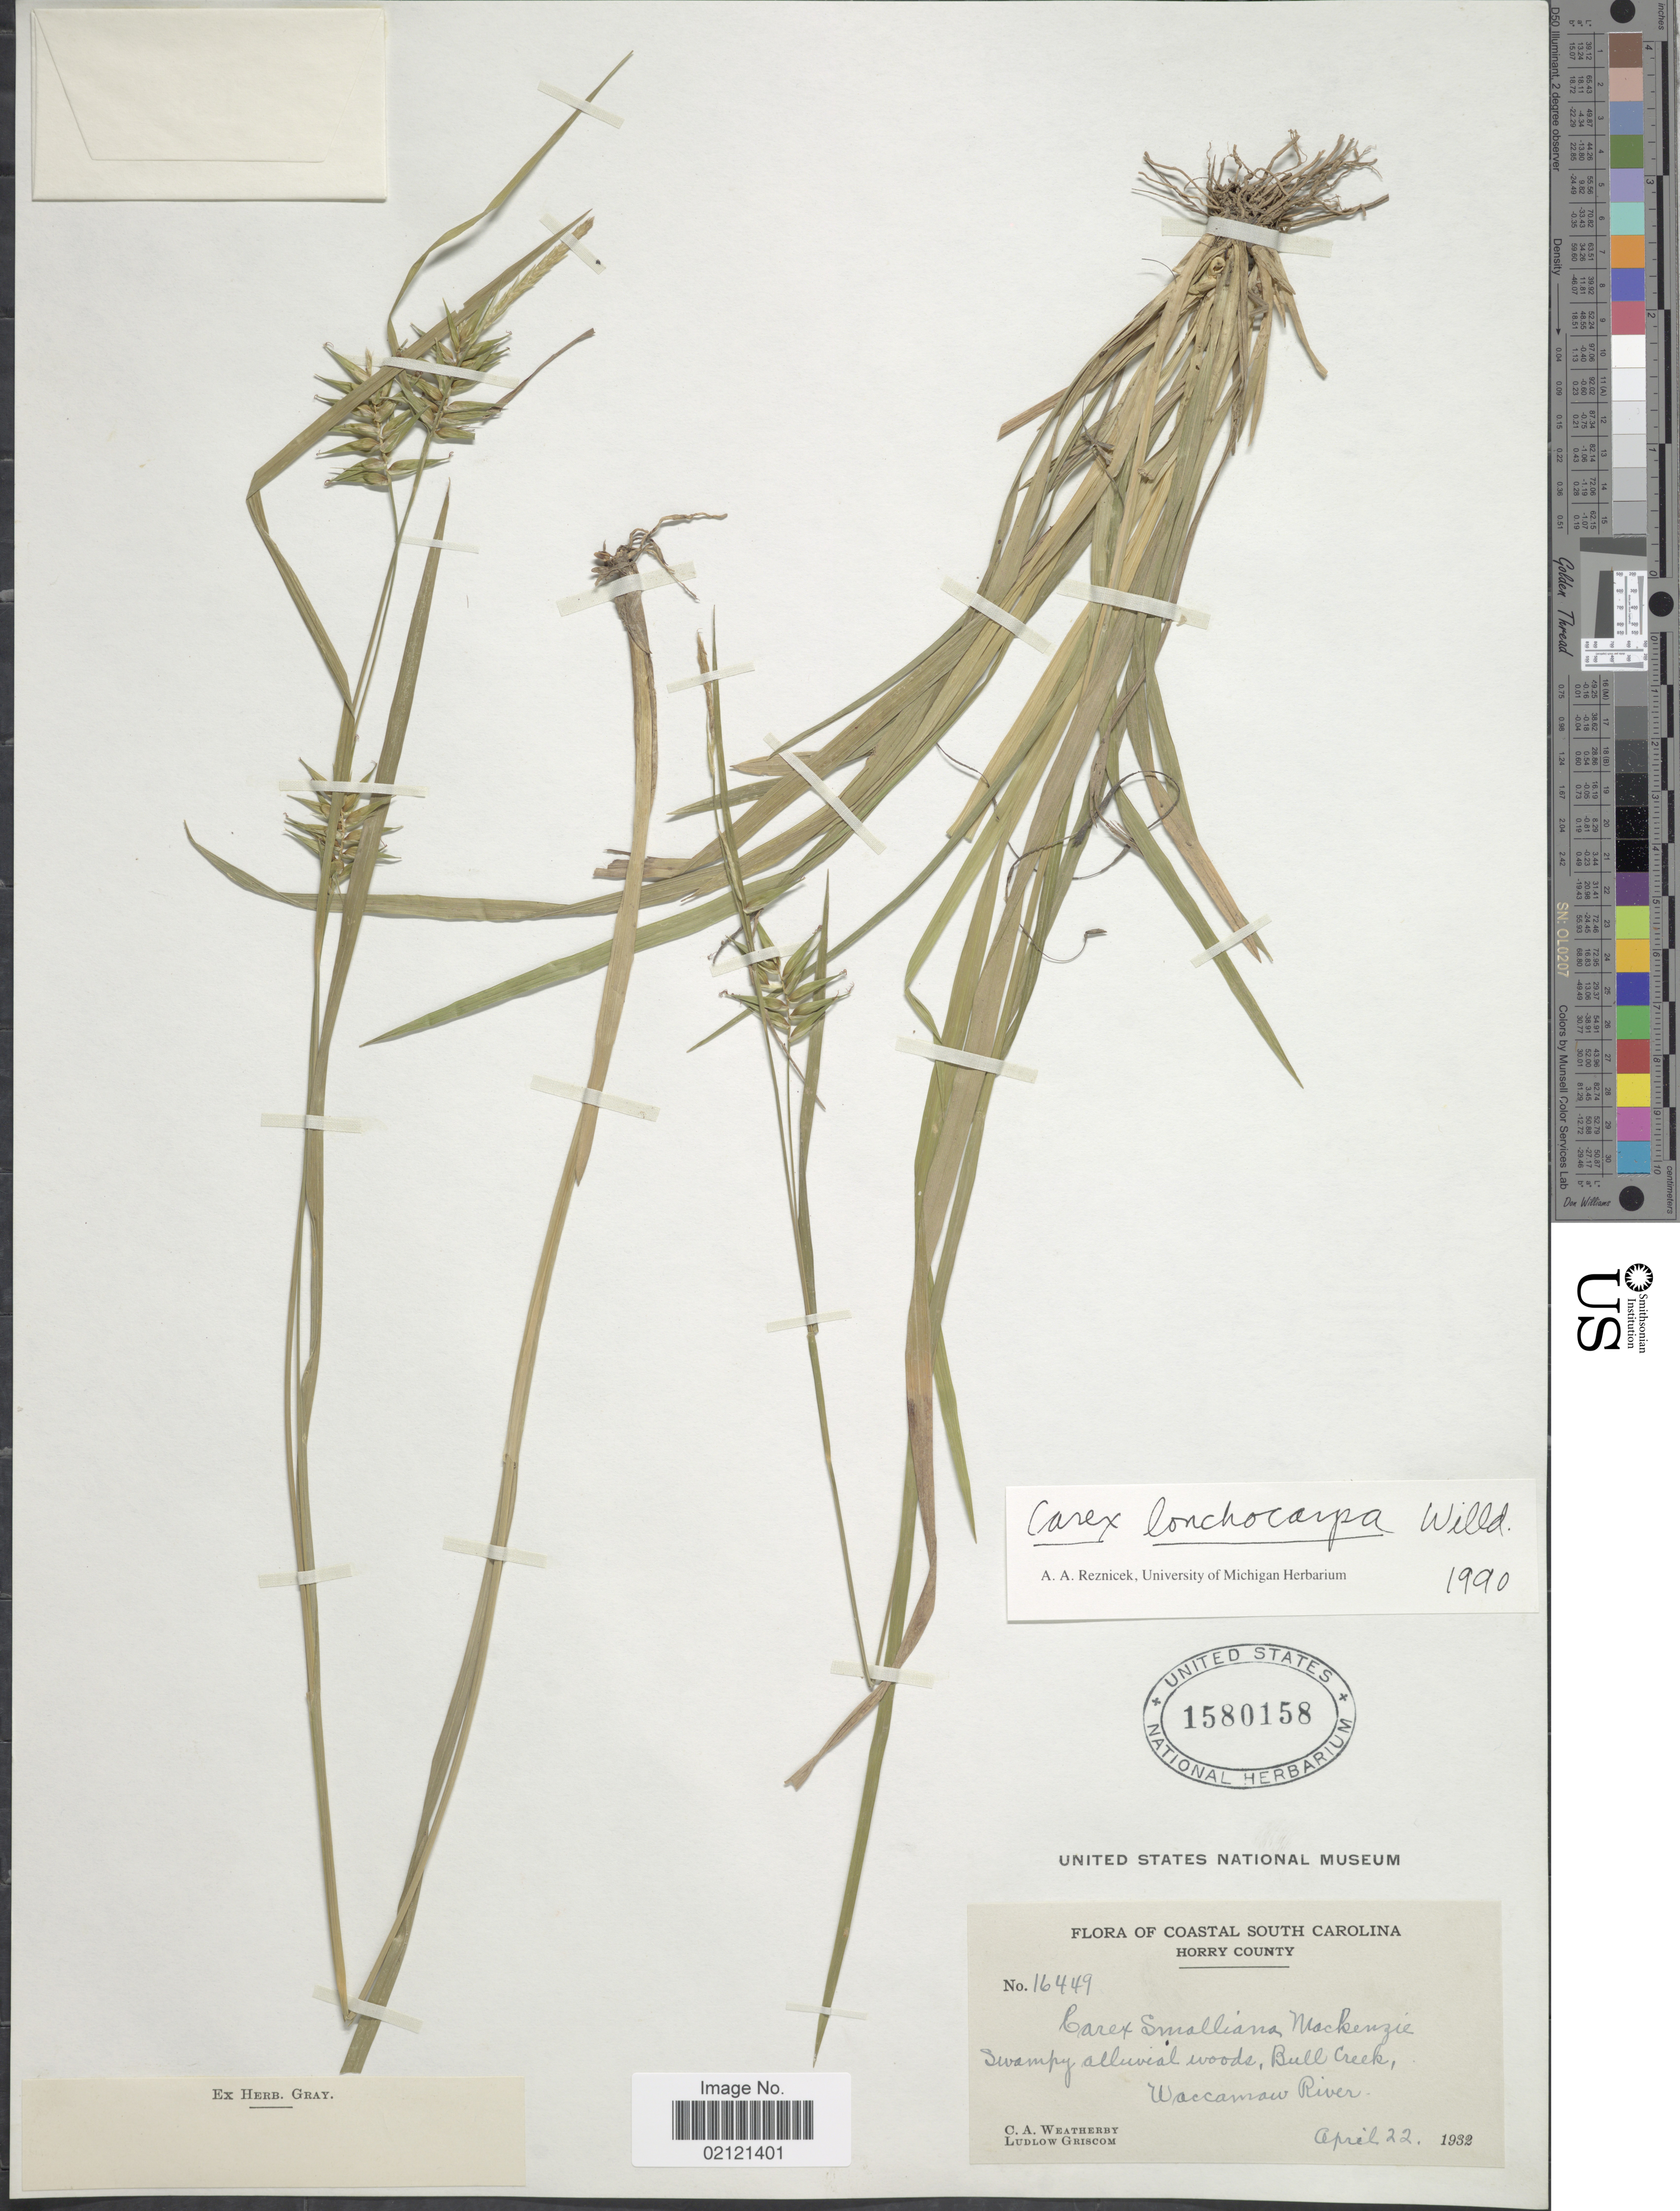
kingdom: Plantae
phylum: Tracheophyta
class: Liliopsida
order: Poales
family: Cyperaceae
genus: Carex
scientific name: Carex lonchocarpa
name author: Willd. ex Spreng.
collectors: C. A. Weatherby & L. Griscom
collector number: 16449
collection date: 1932-04-22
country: United States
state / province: South Carolina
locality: Coastal South Carolina, Horry County, Bull Creek, Waccamaw River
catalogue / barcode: US 1580158